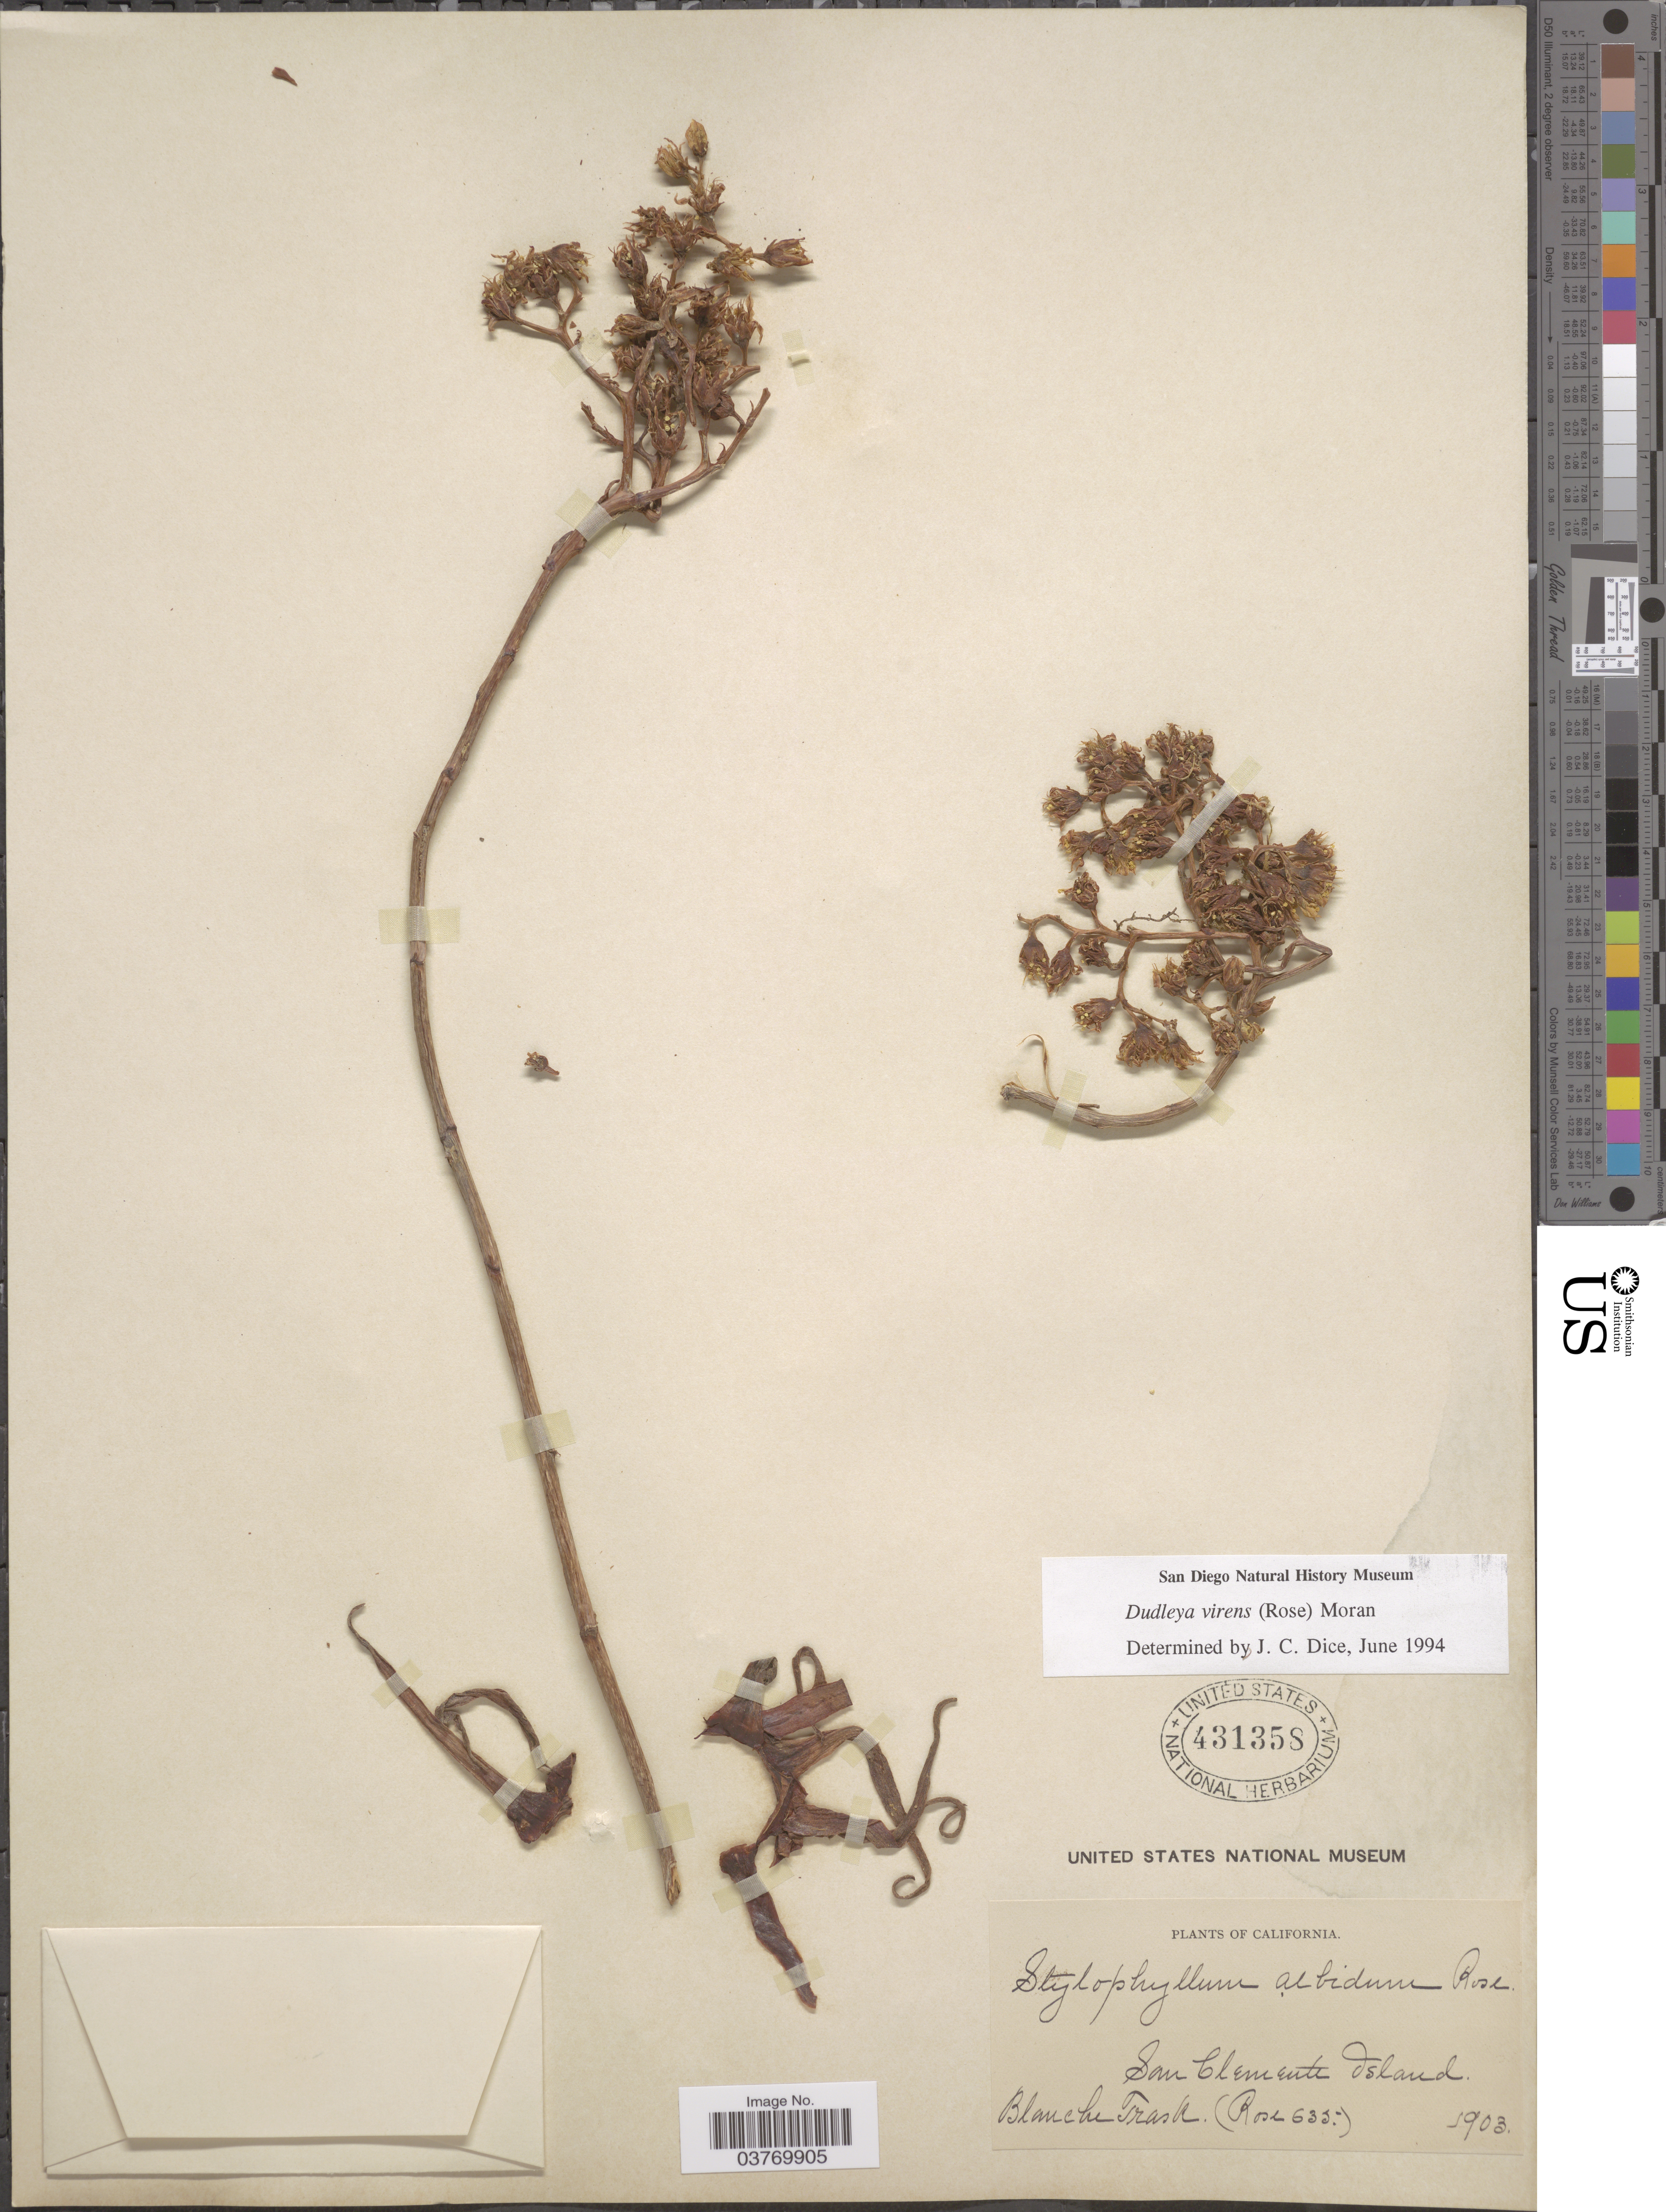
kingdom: Plantae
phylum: Tracheophyta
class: Magnoliopsida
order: Saxifragales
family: Crassulaceae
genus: Dudleya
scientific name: Dudleya virens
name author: (Rose) Moran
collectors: B. Trask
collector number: Rose635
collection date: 1903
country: United States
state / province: California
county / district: Los Angeles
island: San Clemente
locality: San Clemente Island.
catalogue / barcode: US 431358